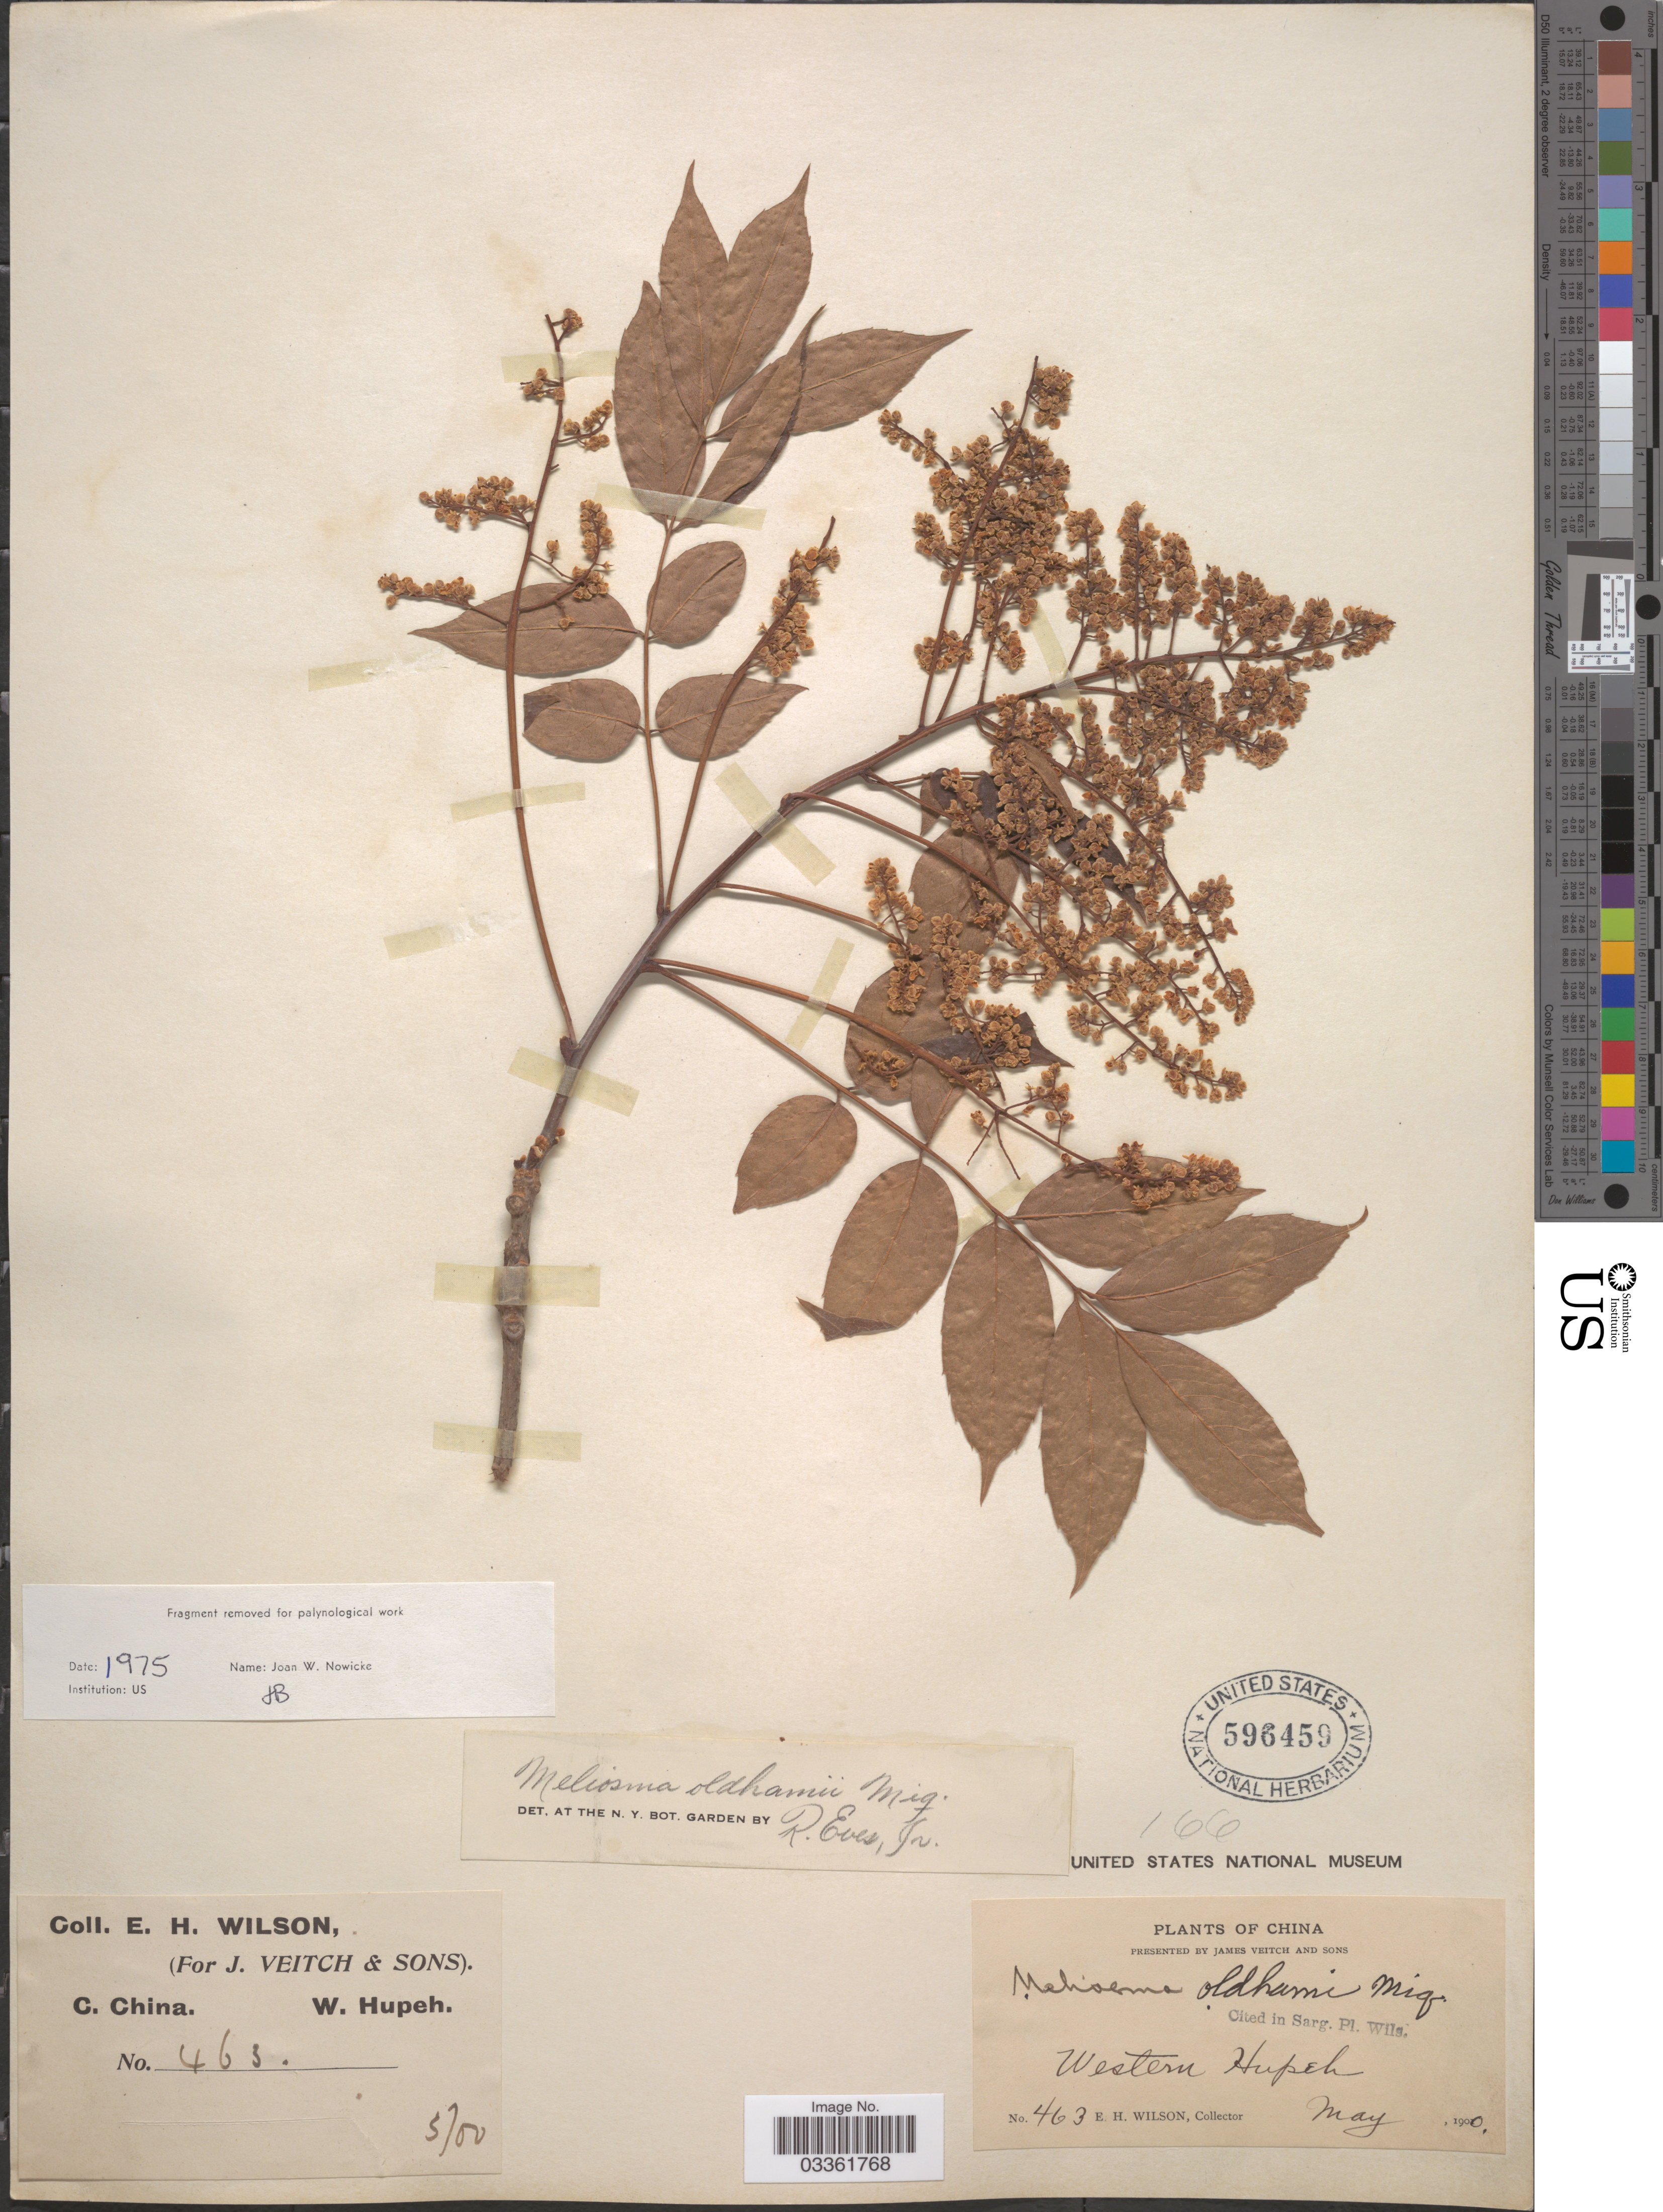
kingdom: Plantae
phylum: Tracheophyta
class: Magnoliopsida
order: Proteales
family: Sabiaceae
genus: Meliosma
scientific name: Meliosma rhoifolia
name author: Maxim.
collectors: E. Wilson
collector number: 463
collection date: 1900-05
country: China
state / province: Hubei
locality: C. China. W. Hupeh. Western Hupeh.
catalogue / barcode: US 596459